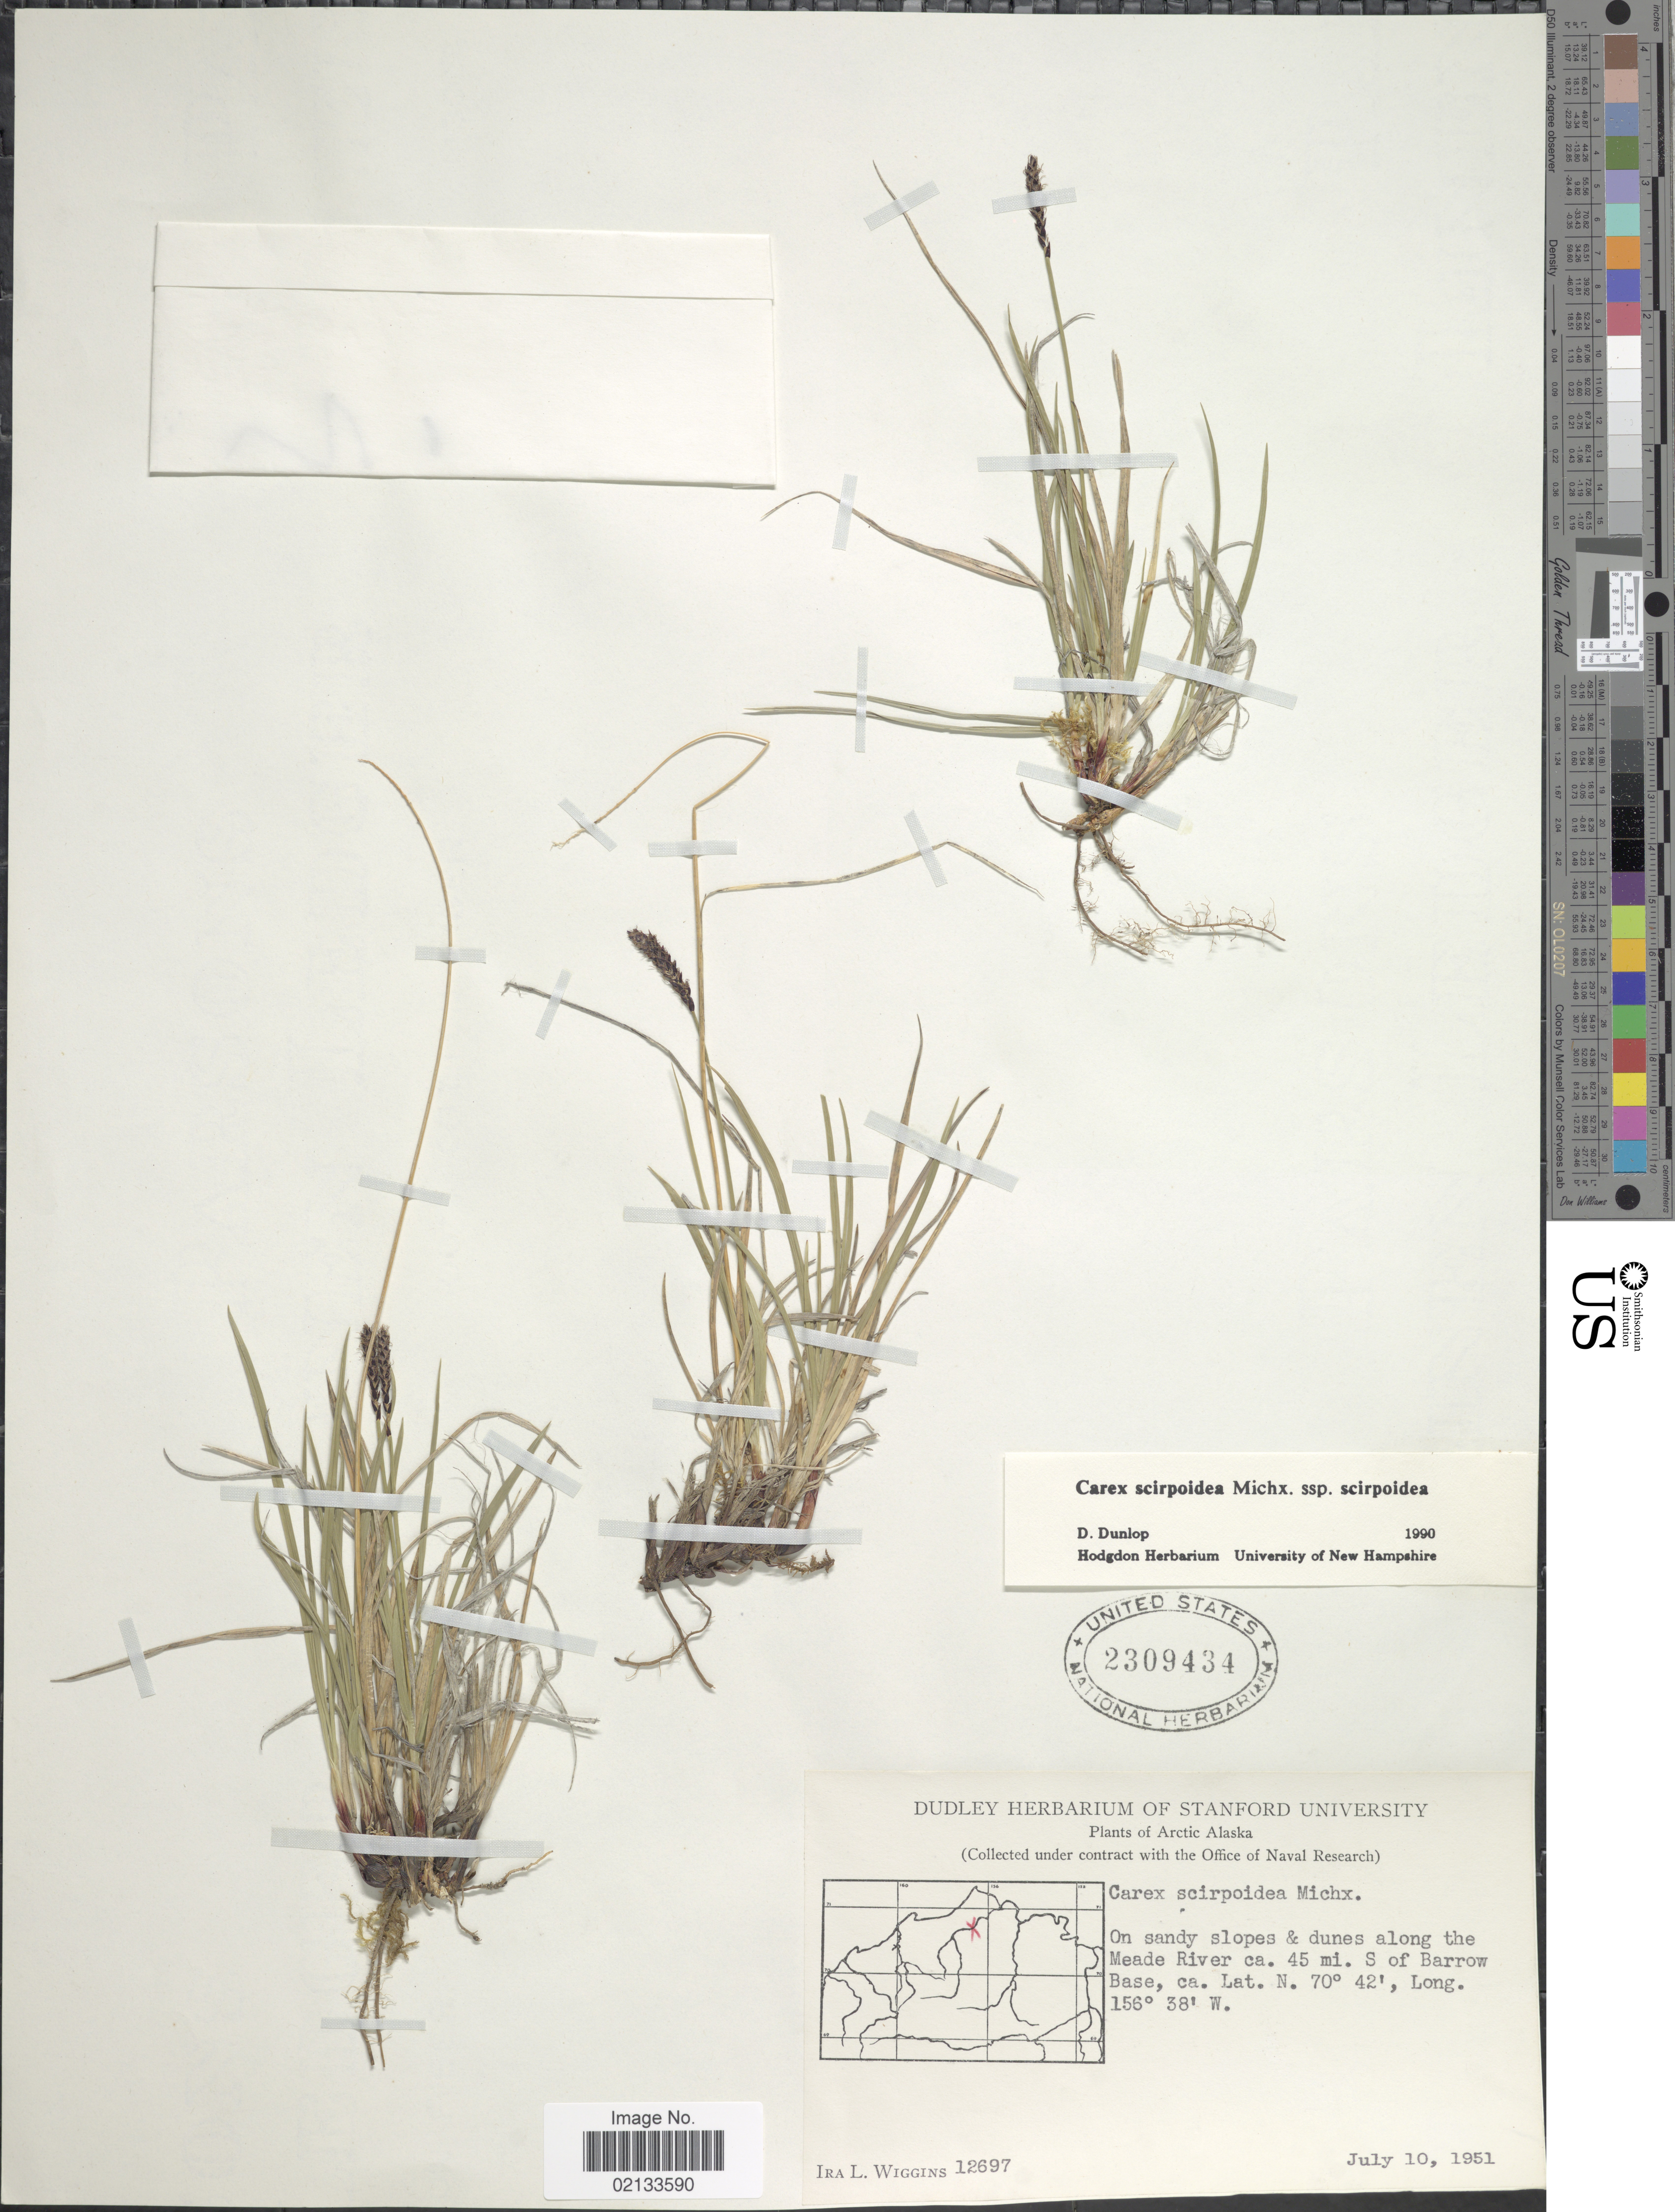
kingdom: Plantae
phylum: Tracheophyta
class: Liliopsida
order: Poales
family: Cyperaceae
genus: Carex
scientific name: Carex scirpoidea subsp. scirpoidea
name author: Michx.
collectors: I. L. Wiggins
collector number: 12697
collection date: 1951-07-10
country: United States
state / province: Alaska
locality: Arctic Alaska, On sandy slopes & dunes along the Meade River ca. 45 mi S of Barrow Base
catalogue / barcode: US 2309434